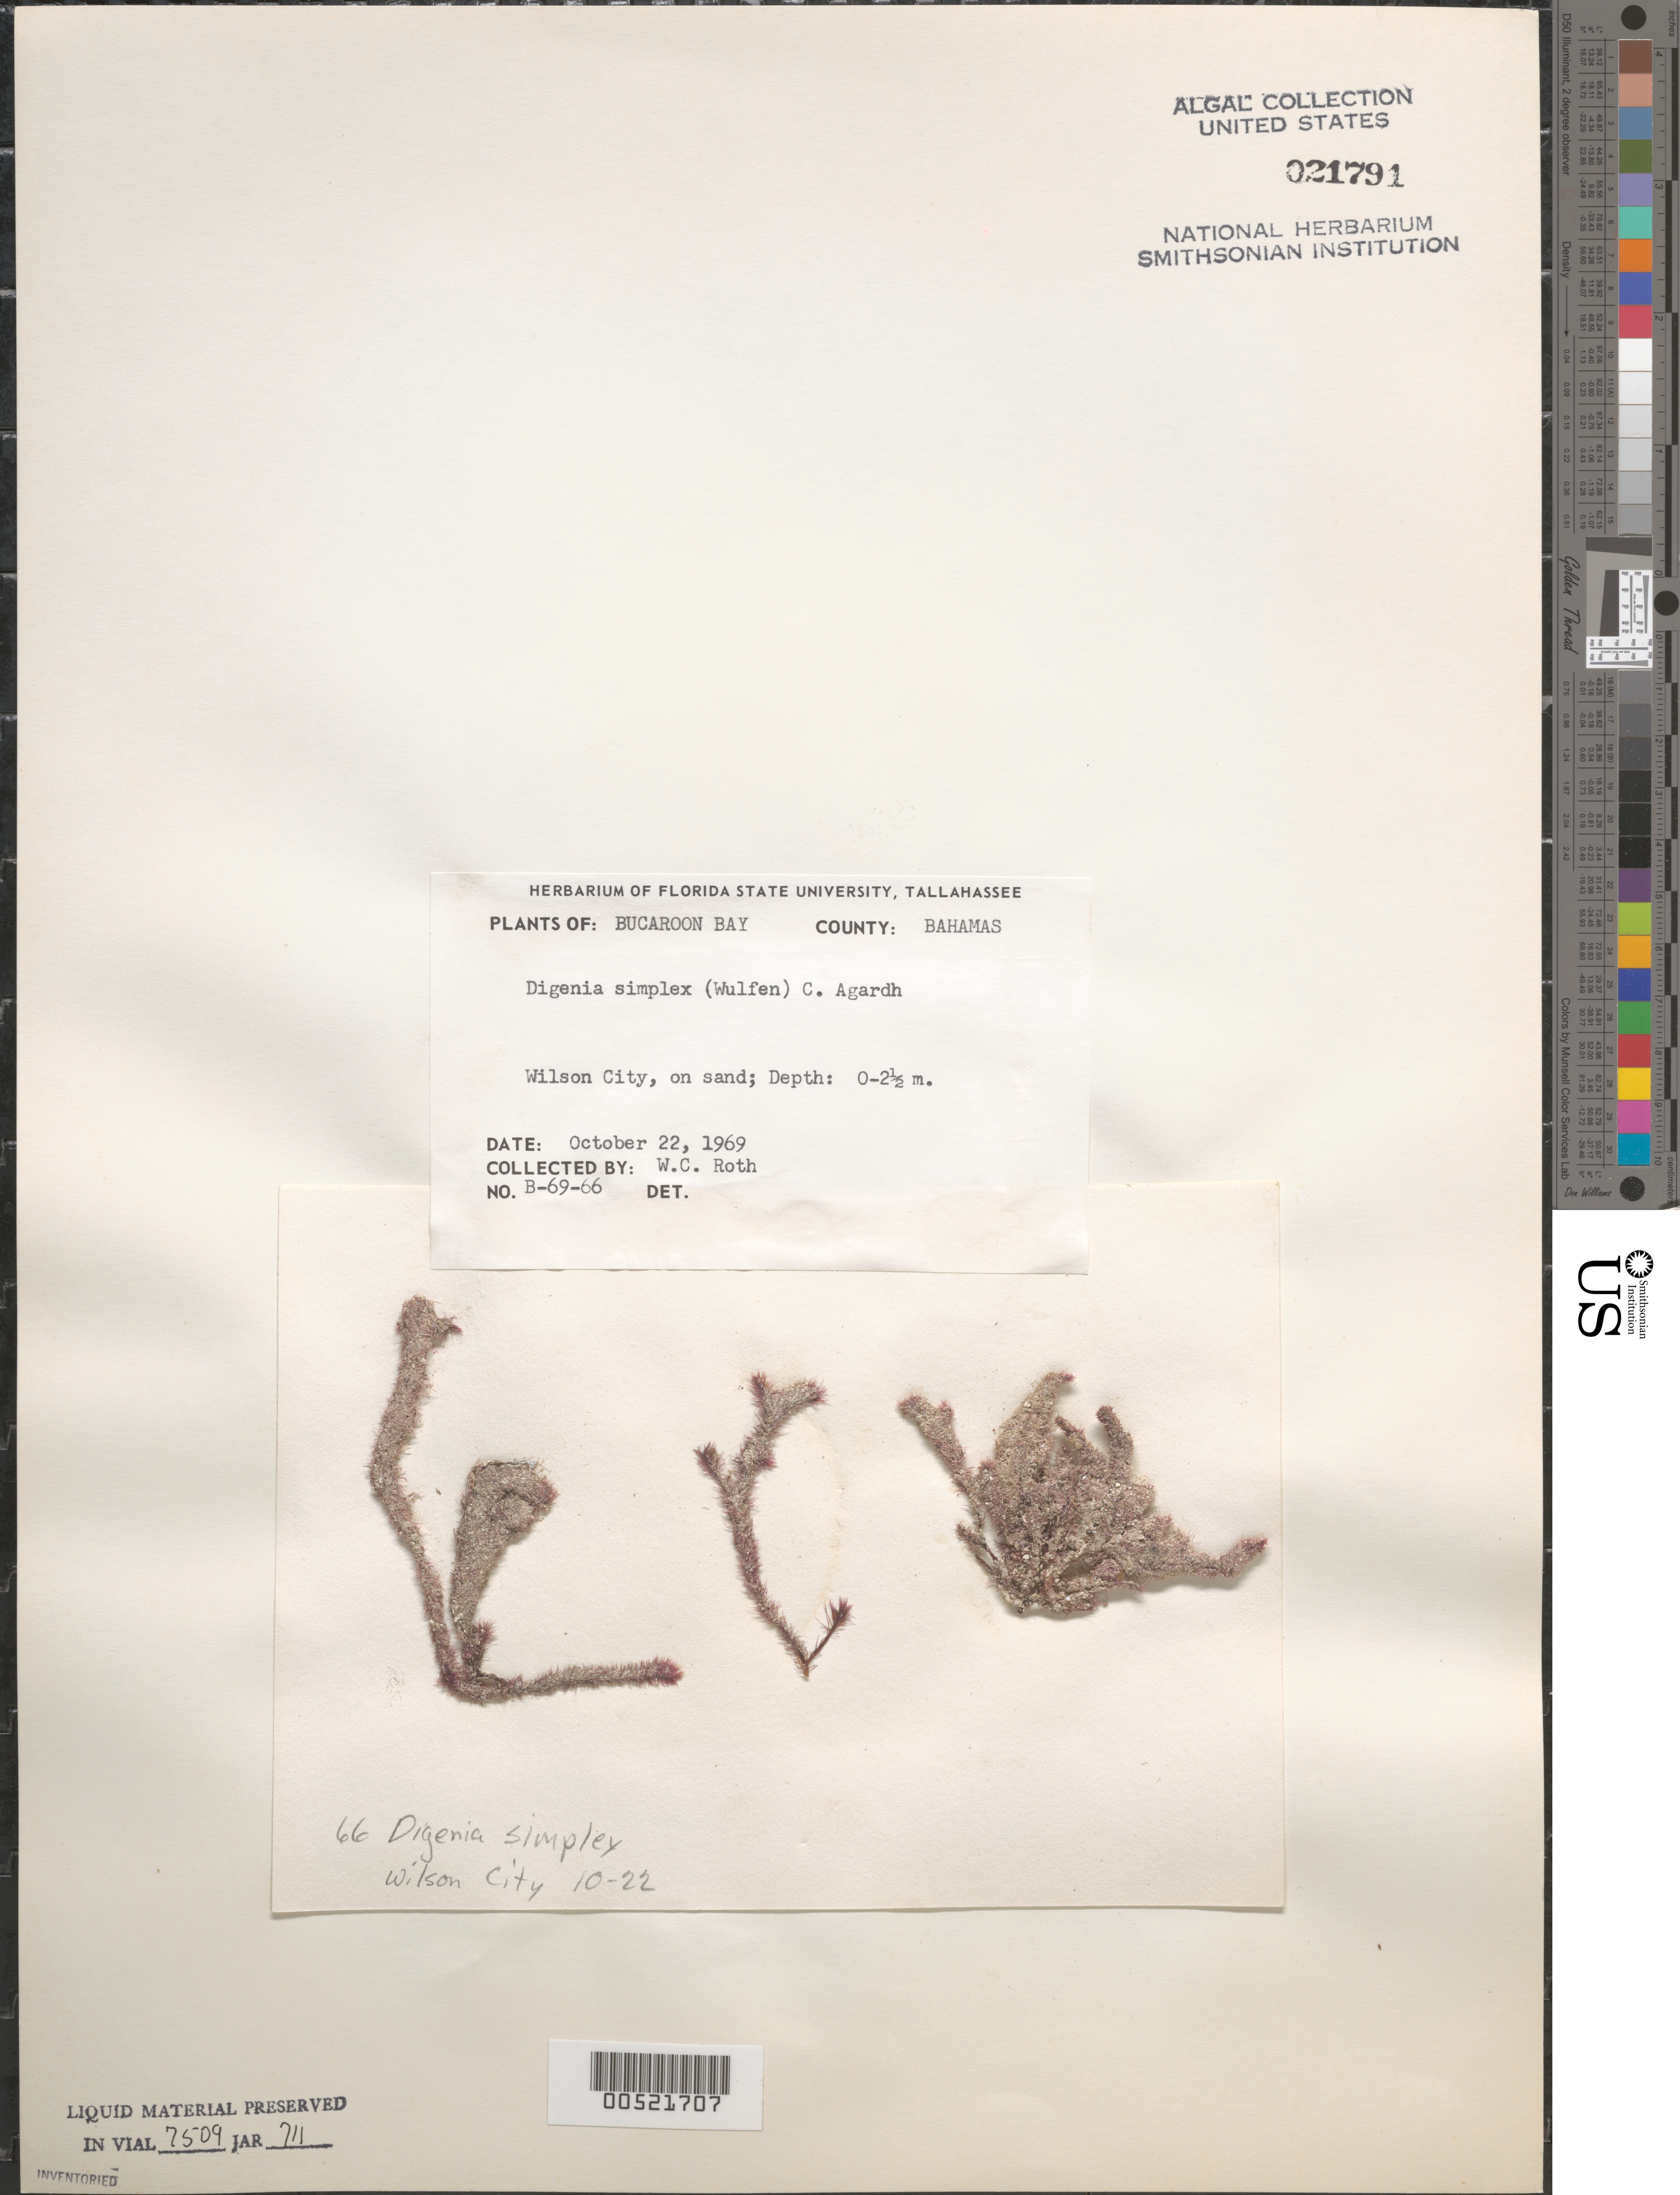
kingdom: Plantae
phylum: Rhodophyta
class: Florideophyceae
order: Ceramiales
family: Rhodomelaceae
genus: Digenea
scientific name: Digenea simplex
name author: (Wulfen) C. Agardh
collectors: W. C. Roth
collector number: K-69-66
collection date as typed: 22 Oct 1969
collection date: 1969-10-22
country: Bahamas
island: Great Abaco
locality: Wilson City, Buckaroon Bay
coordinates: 26 22'00" N, 77 02'00" W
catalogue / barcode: US 21791